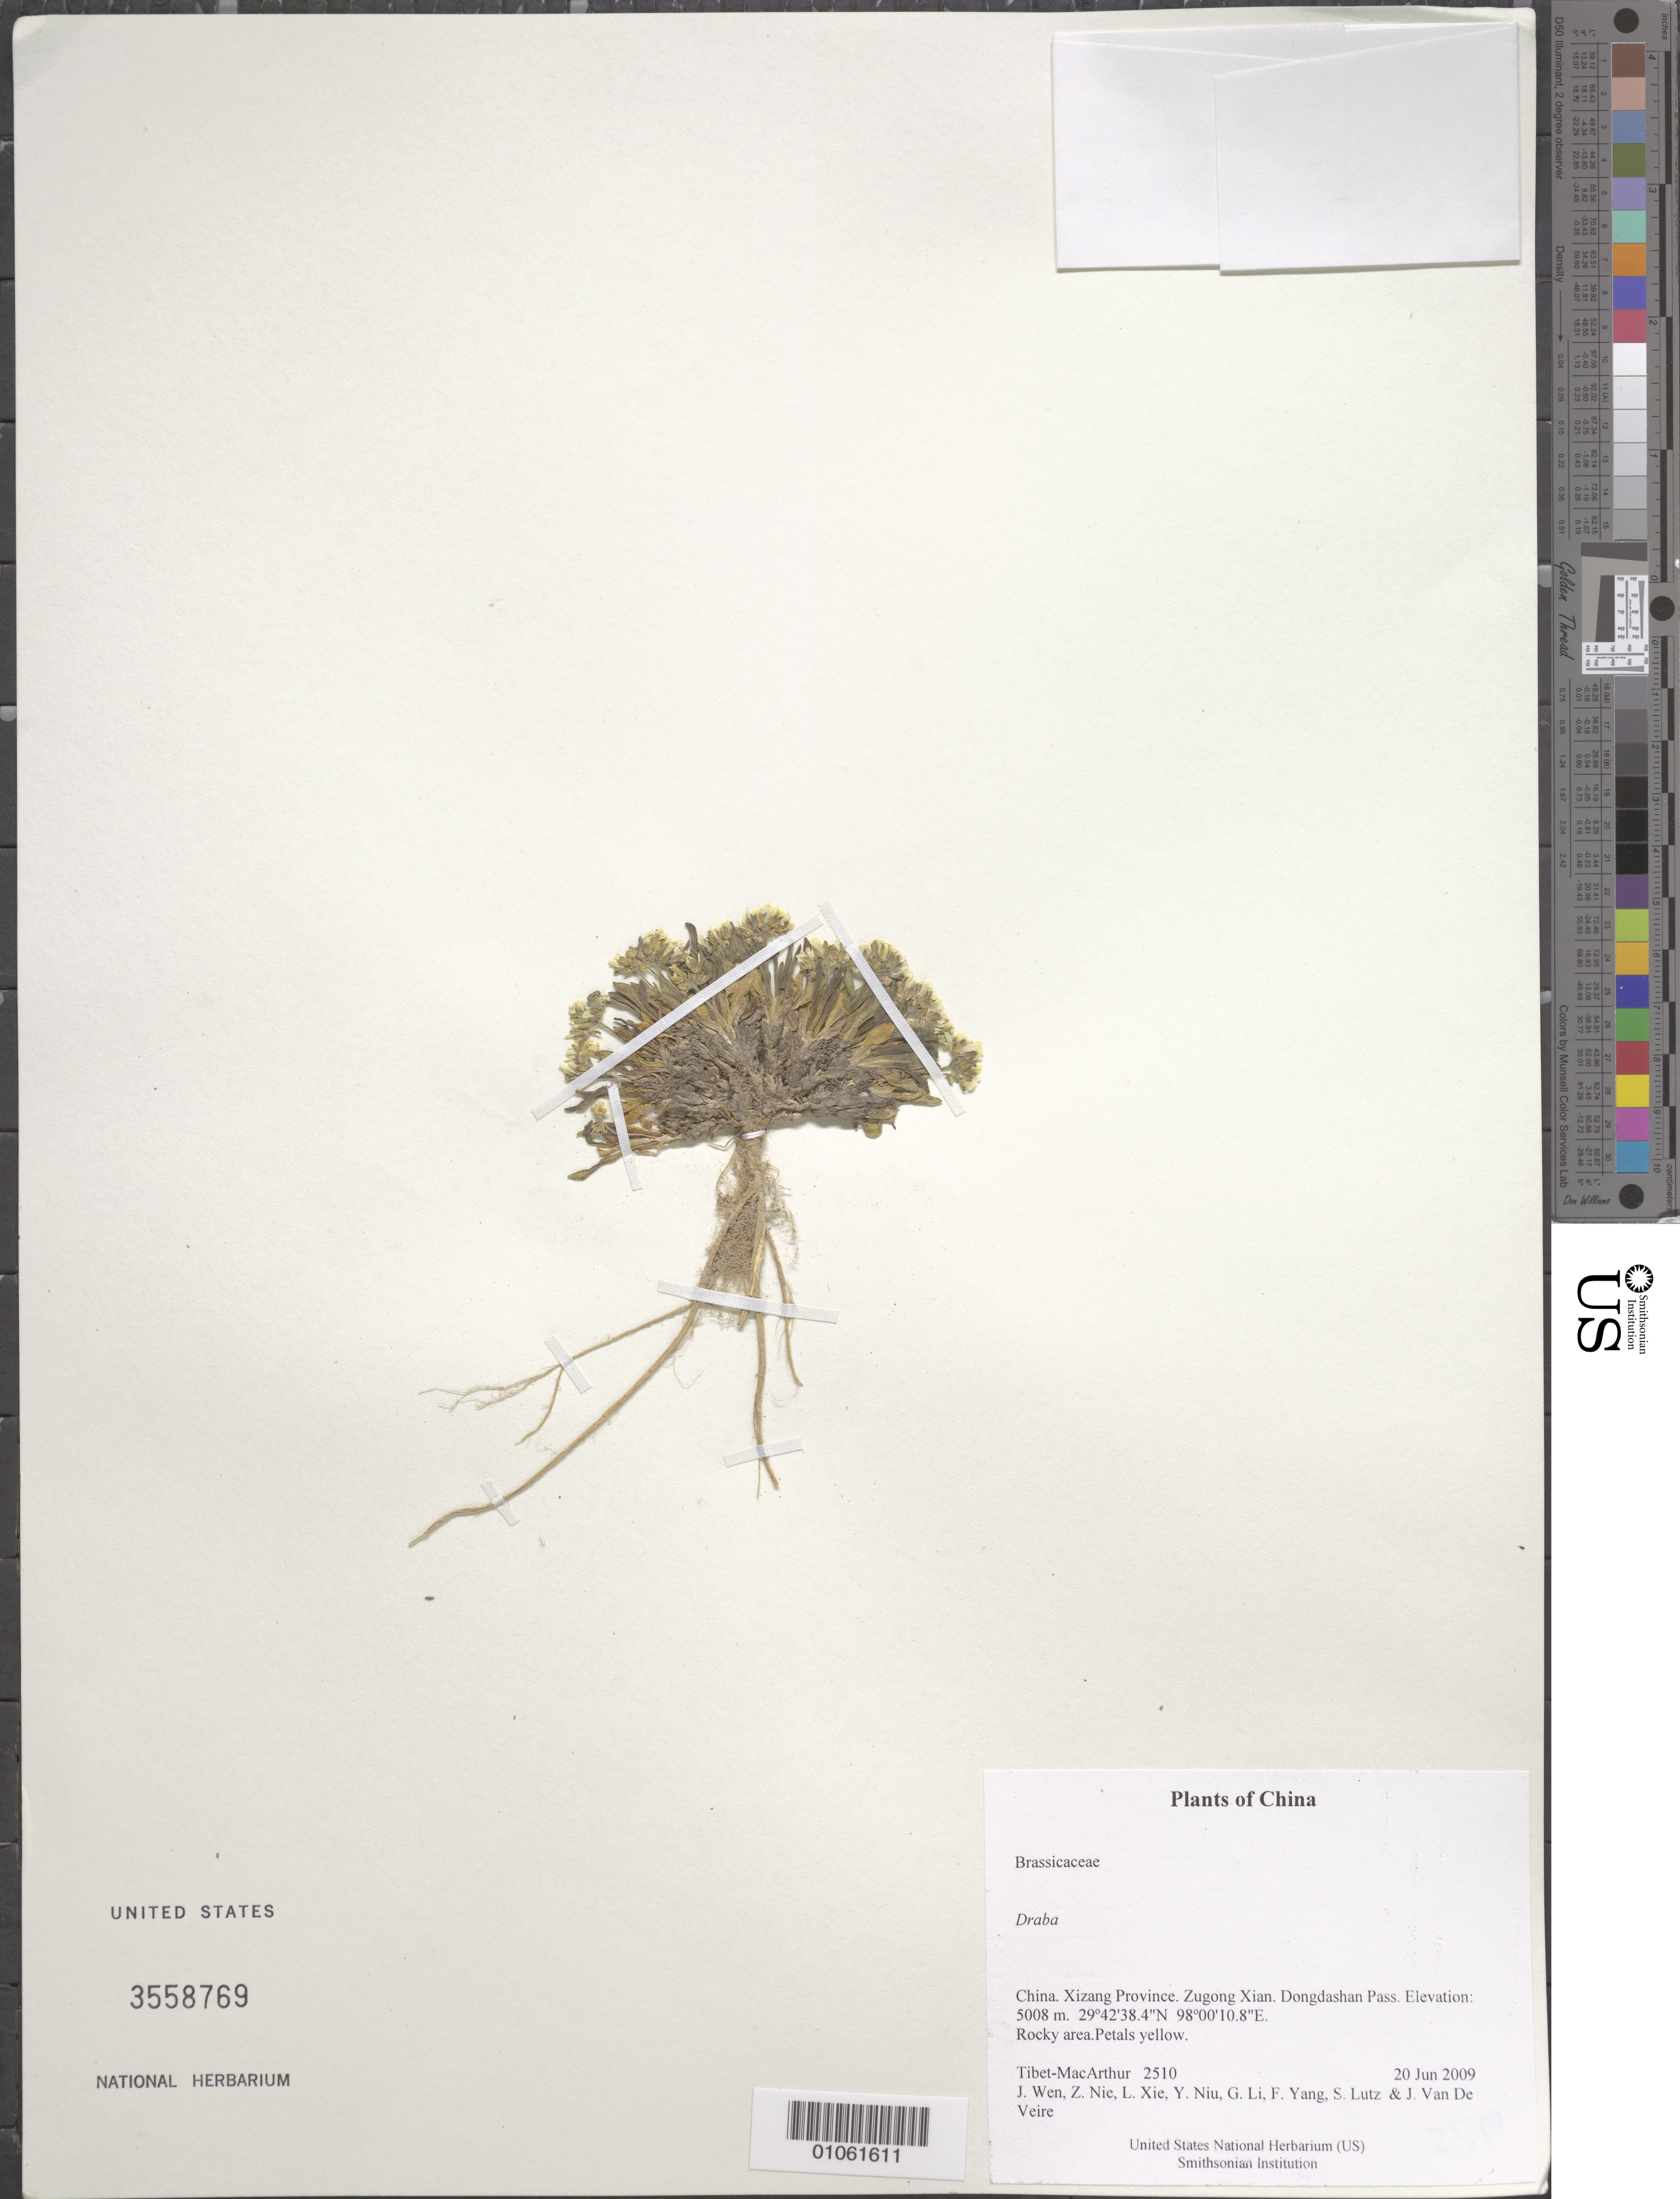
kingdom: Plantae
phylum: Tracheophyta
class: Magnoliopsida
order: Brassicales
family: Brassicaceae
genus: Draba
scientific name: Draba sp.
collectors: Tibet-MacArthur, J. Wen, Z. Nie, L. Xie, Y. Niu, G. Li, F. Yang, S. Lutz & J. Van De Veire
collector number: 2510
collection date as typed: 20 Jun 2009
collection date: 2009-06-20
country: China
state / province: Xizang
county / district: Zugong Xian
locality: Dongdashan Pass.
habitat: Rocky area.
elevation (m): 5008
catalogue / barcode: US 3558769